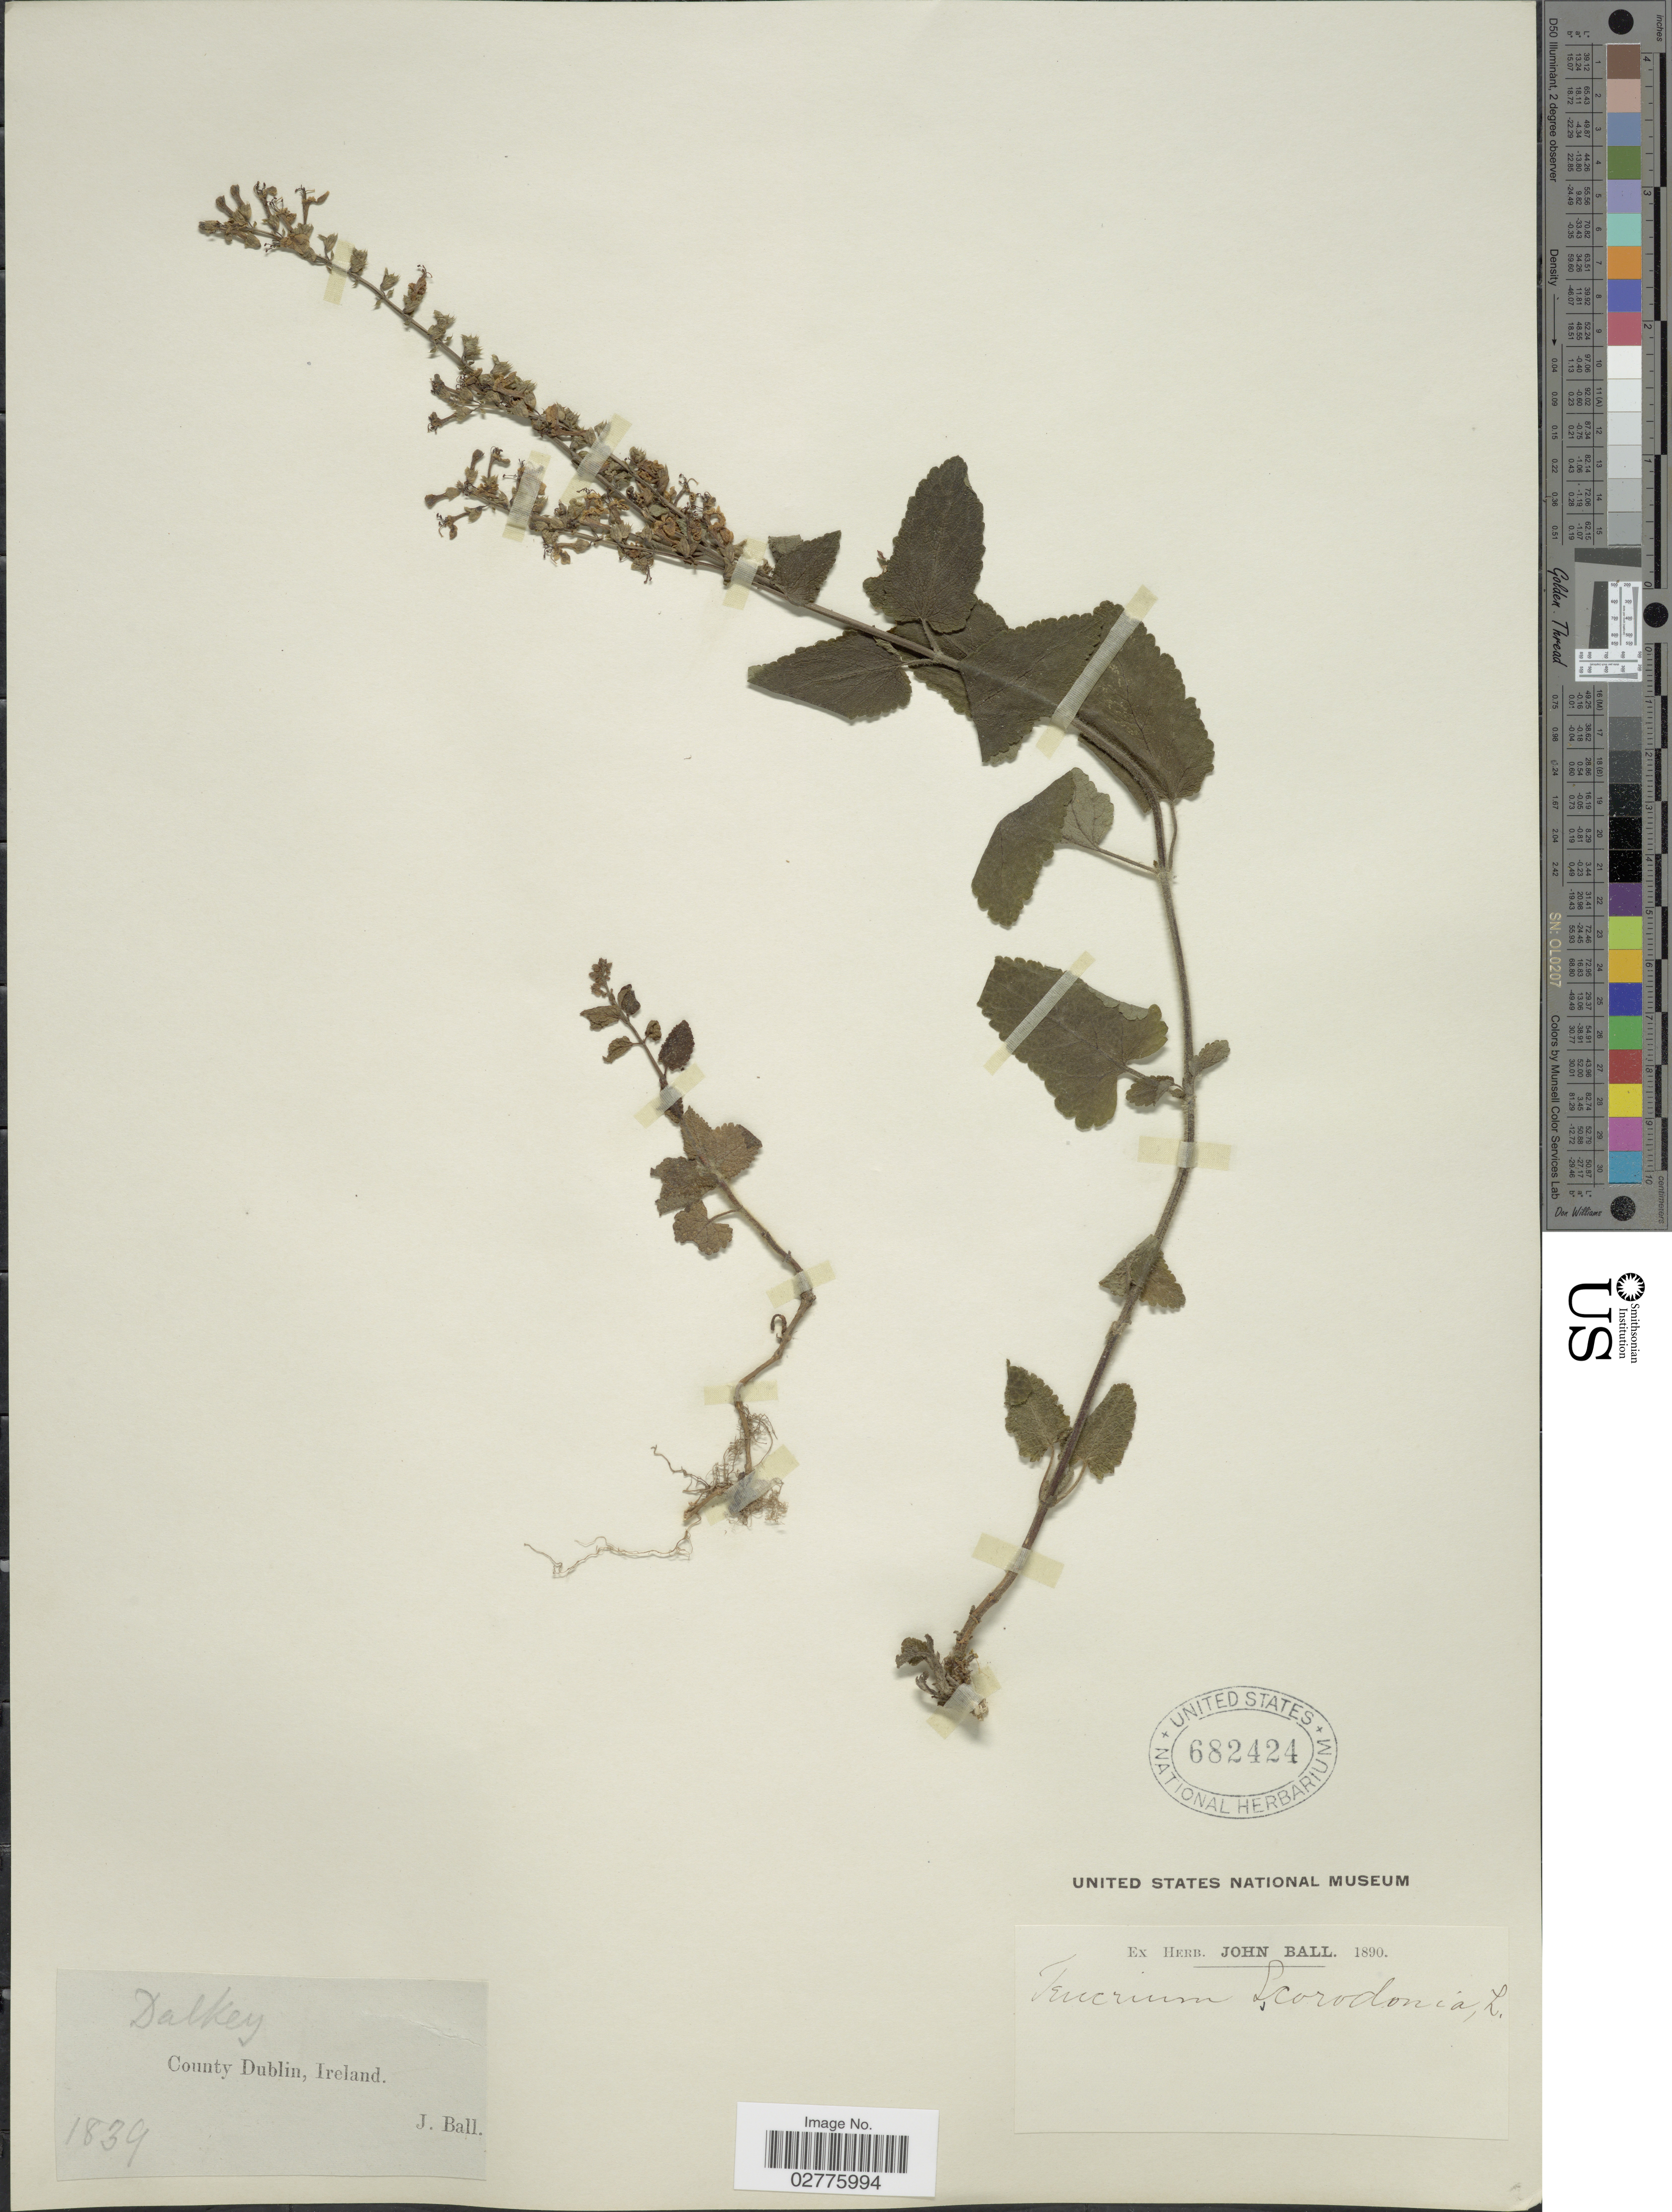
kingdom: Plantae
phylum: Tracheophyta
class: Magnoliopsida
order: Lamiales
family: Lamiaceae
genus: Teucrium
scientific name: Teucrium scorodonia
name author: L.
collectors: J. Ball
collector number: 1839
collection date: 1890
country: Ireland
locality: Dalkey, County Dublin.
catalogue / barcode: US 682424